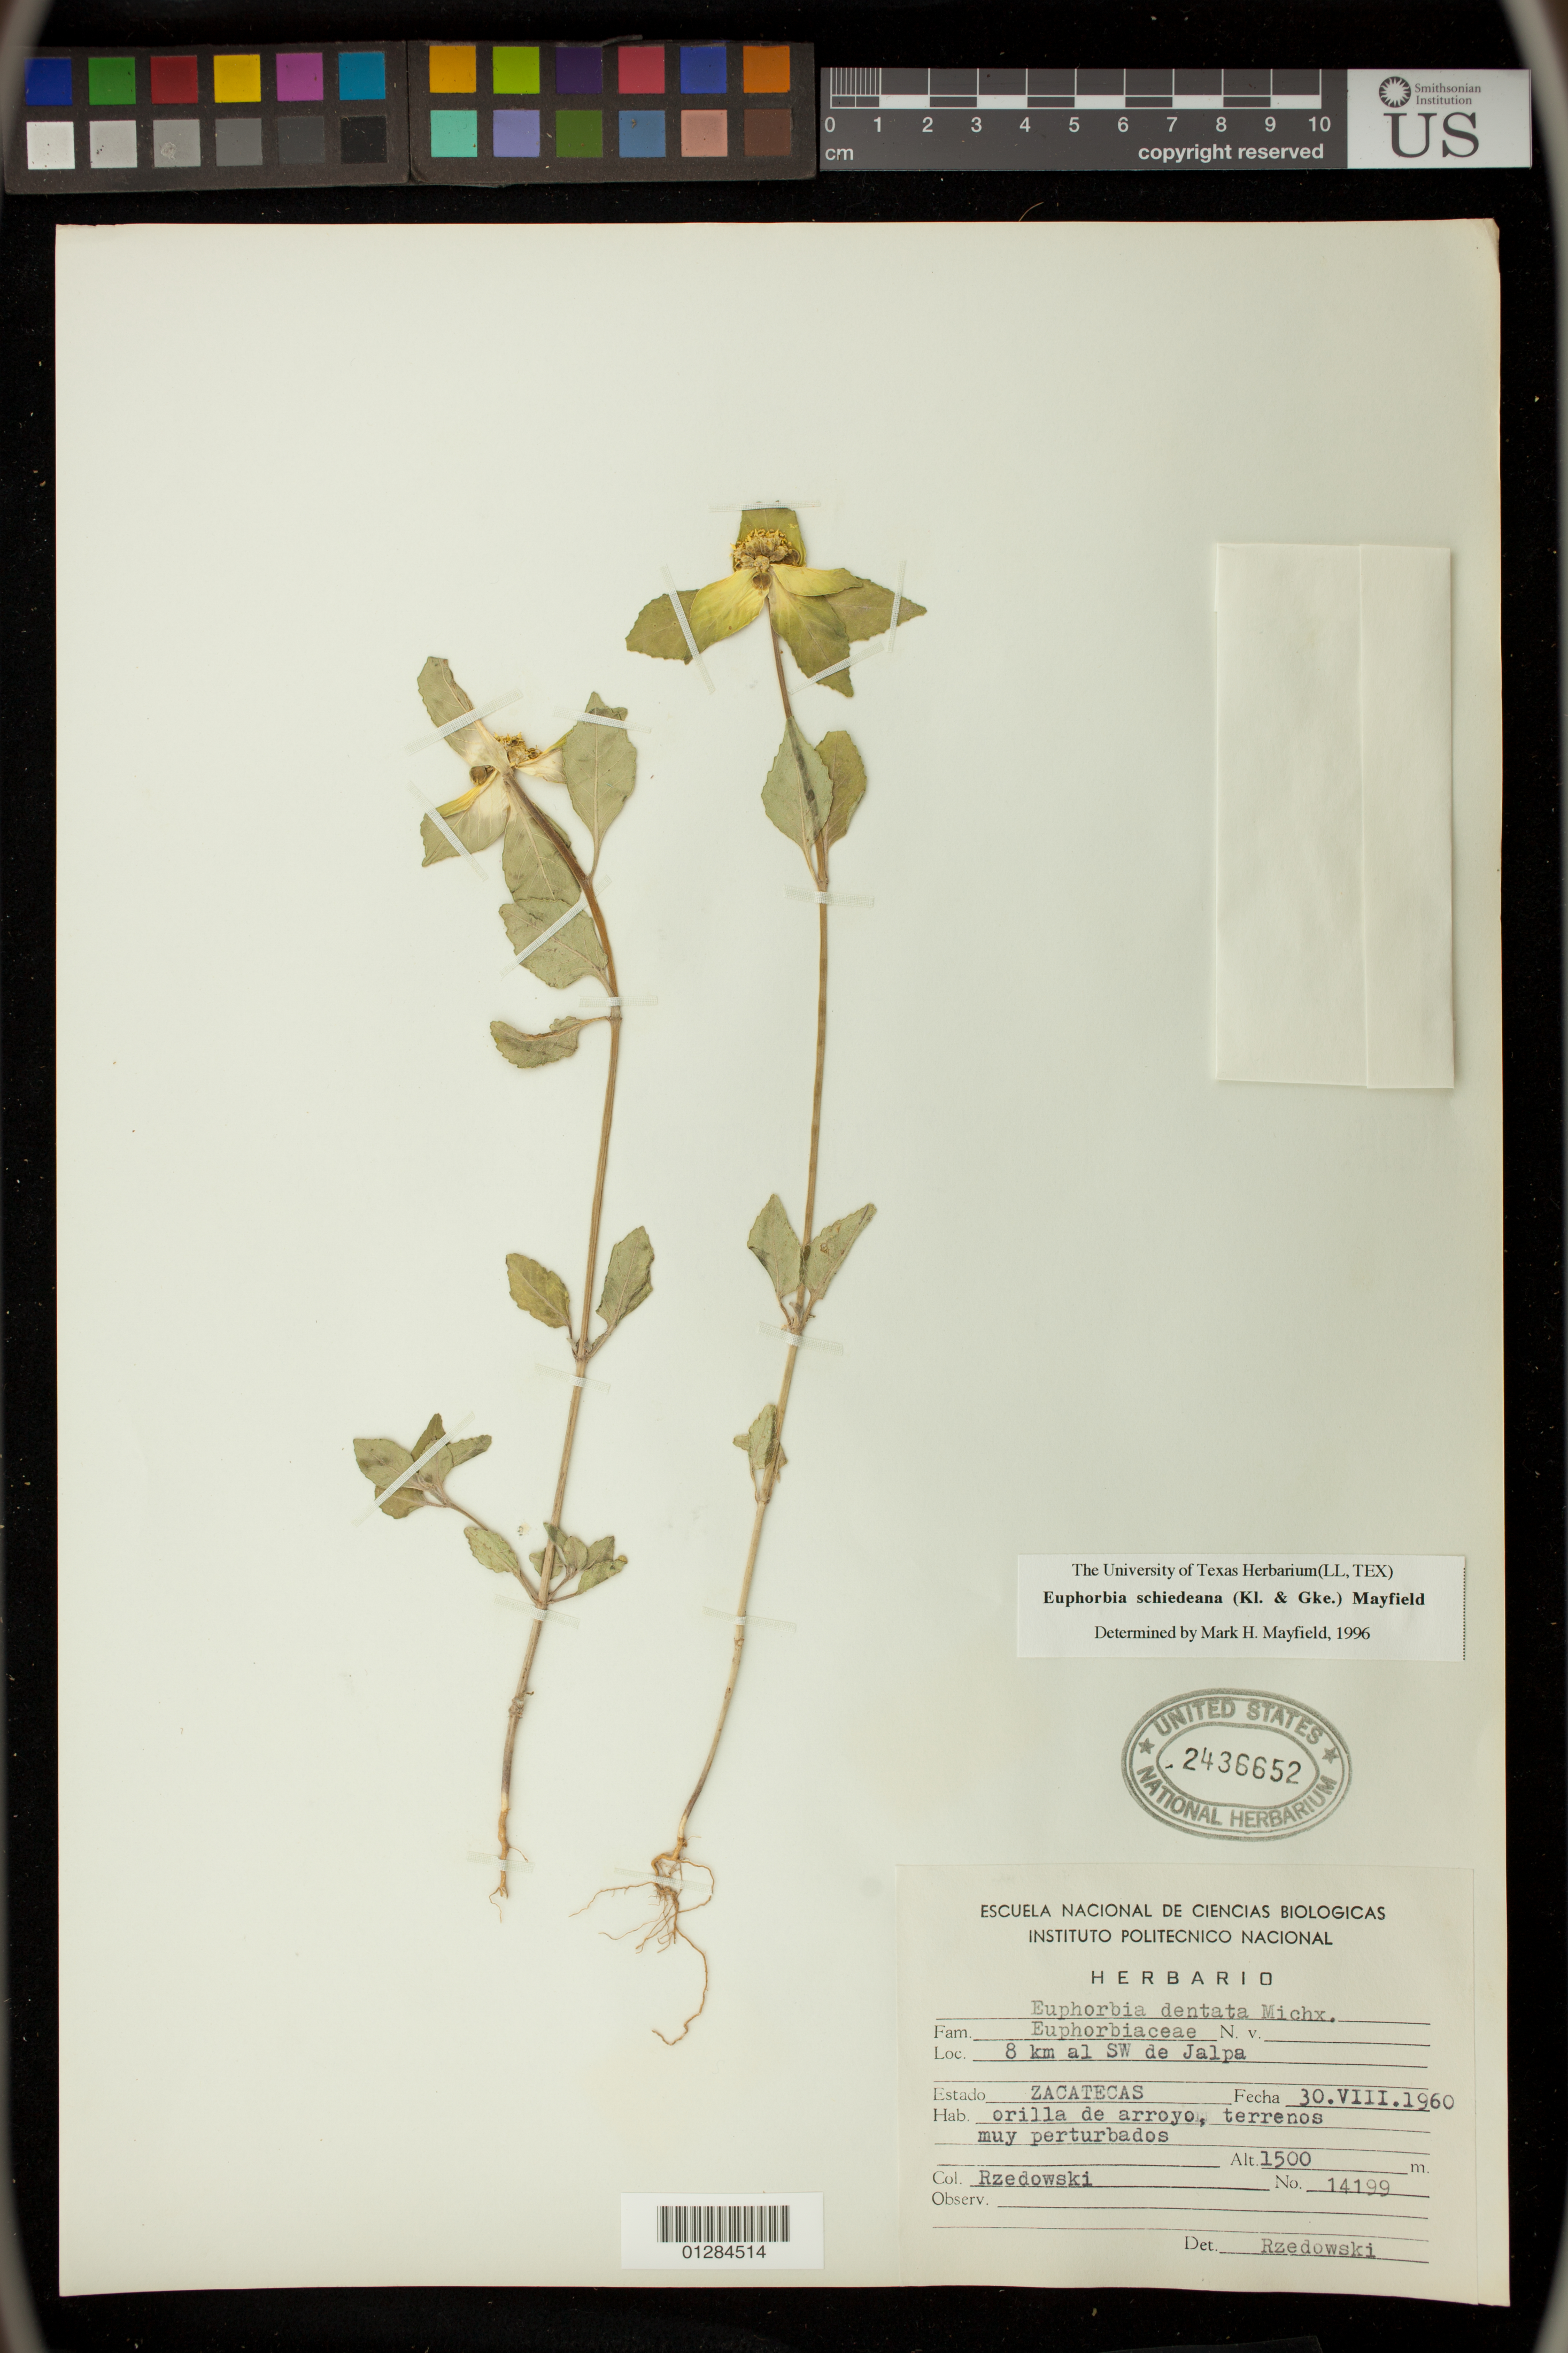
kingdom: Plantae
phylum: Tracheophyta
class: Magnoliopsida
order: Malpighiales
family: Euphorbiaceae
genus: Euphorbia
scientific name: Euphorbia schiedeana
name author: (Klotzsch & Garcke) Mayfield ex C. Nelson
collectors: Rzedowski, --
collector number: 14199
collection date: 1960-08-30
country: Mexico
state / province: Zacatecas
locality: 8 km SW of Jalpa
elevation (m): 1500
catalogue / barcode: US 2436652